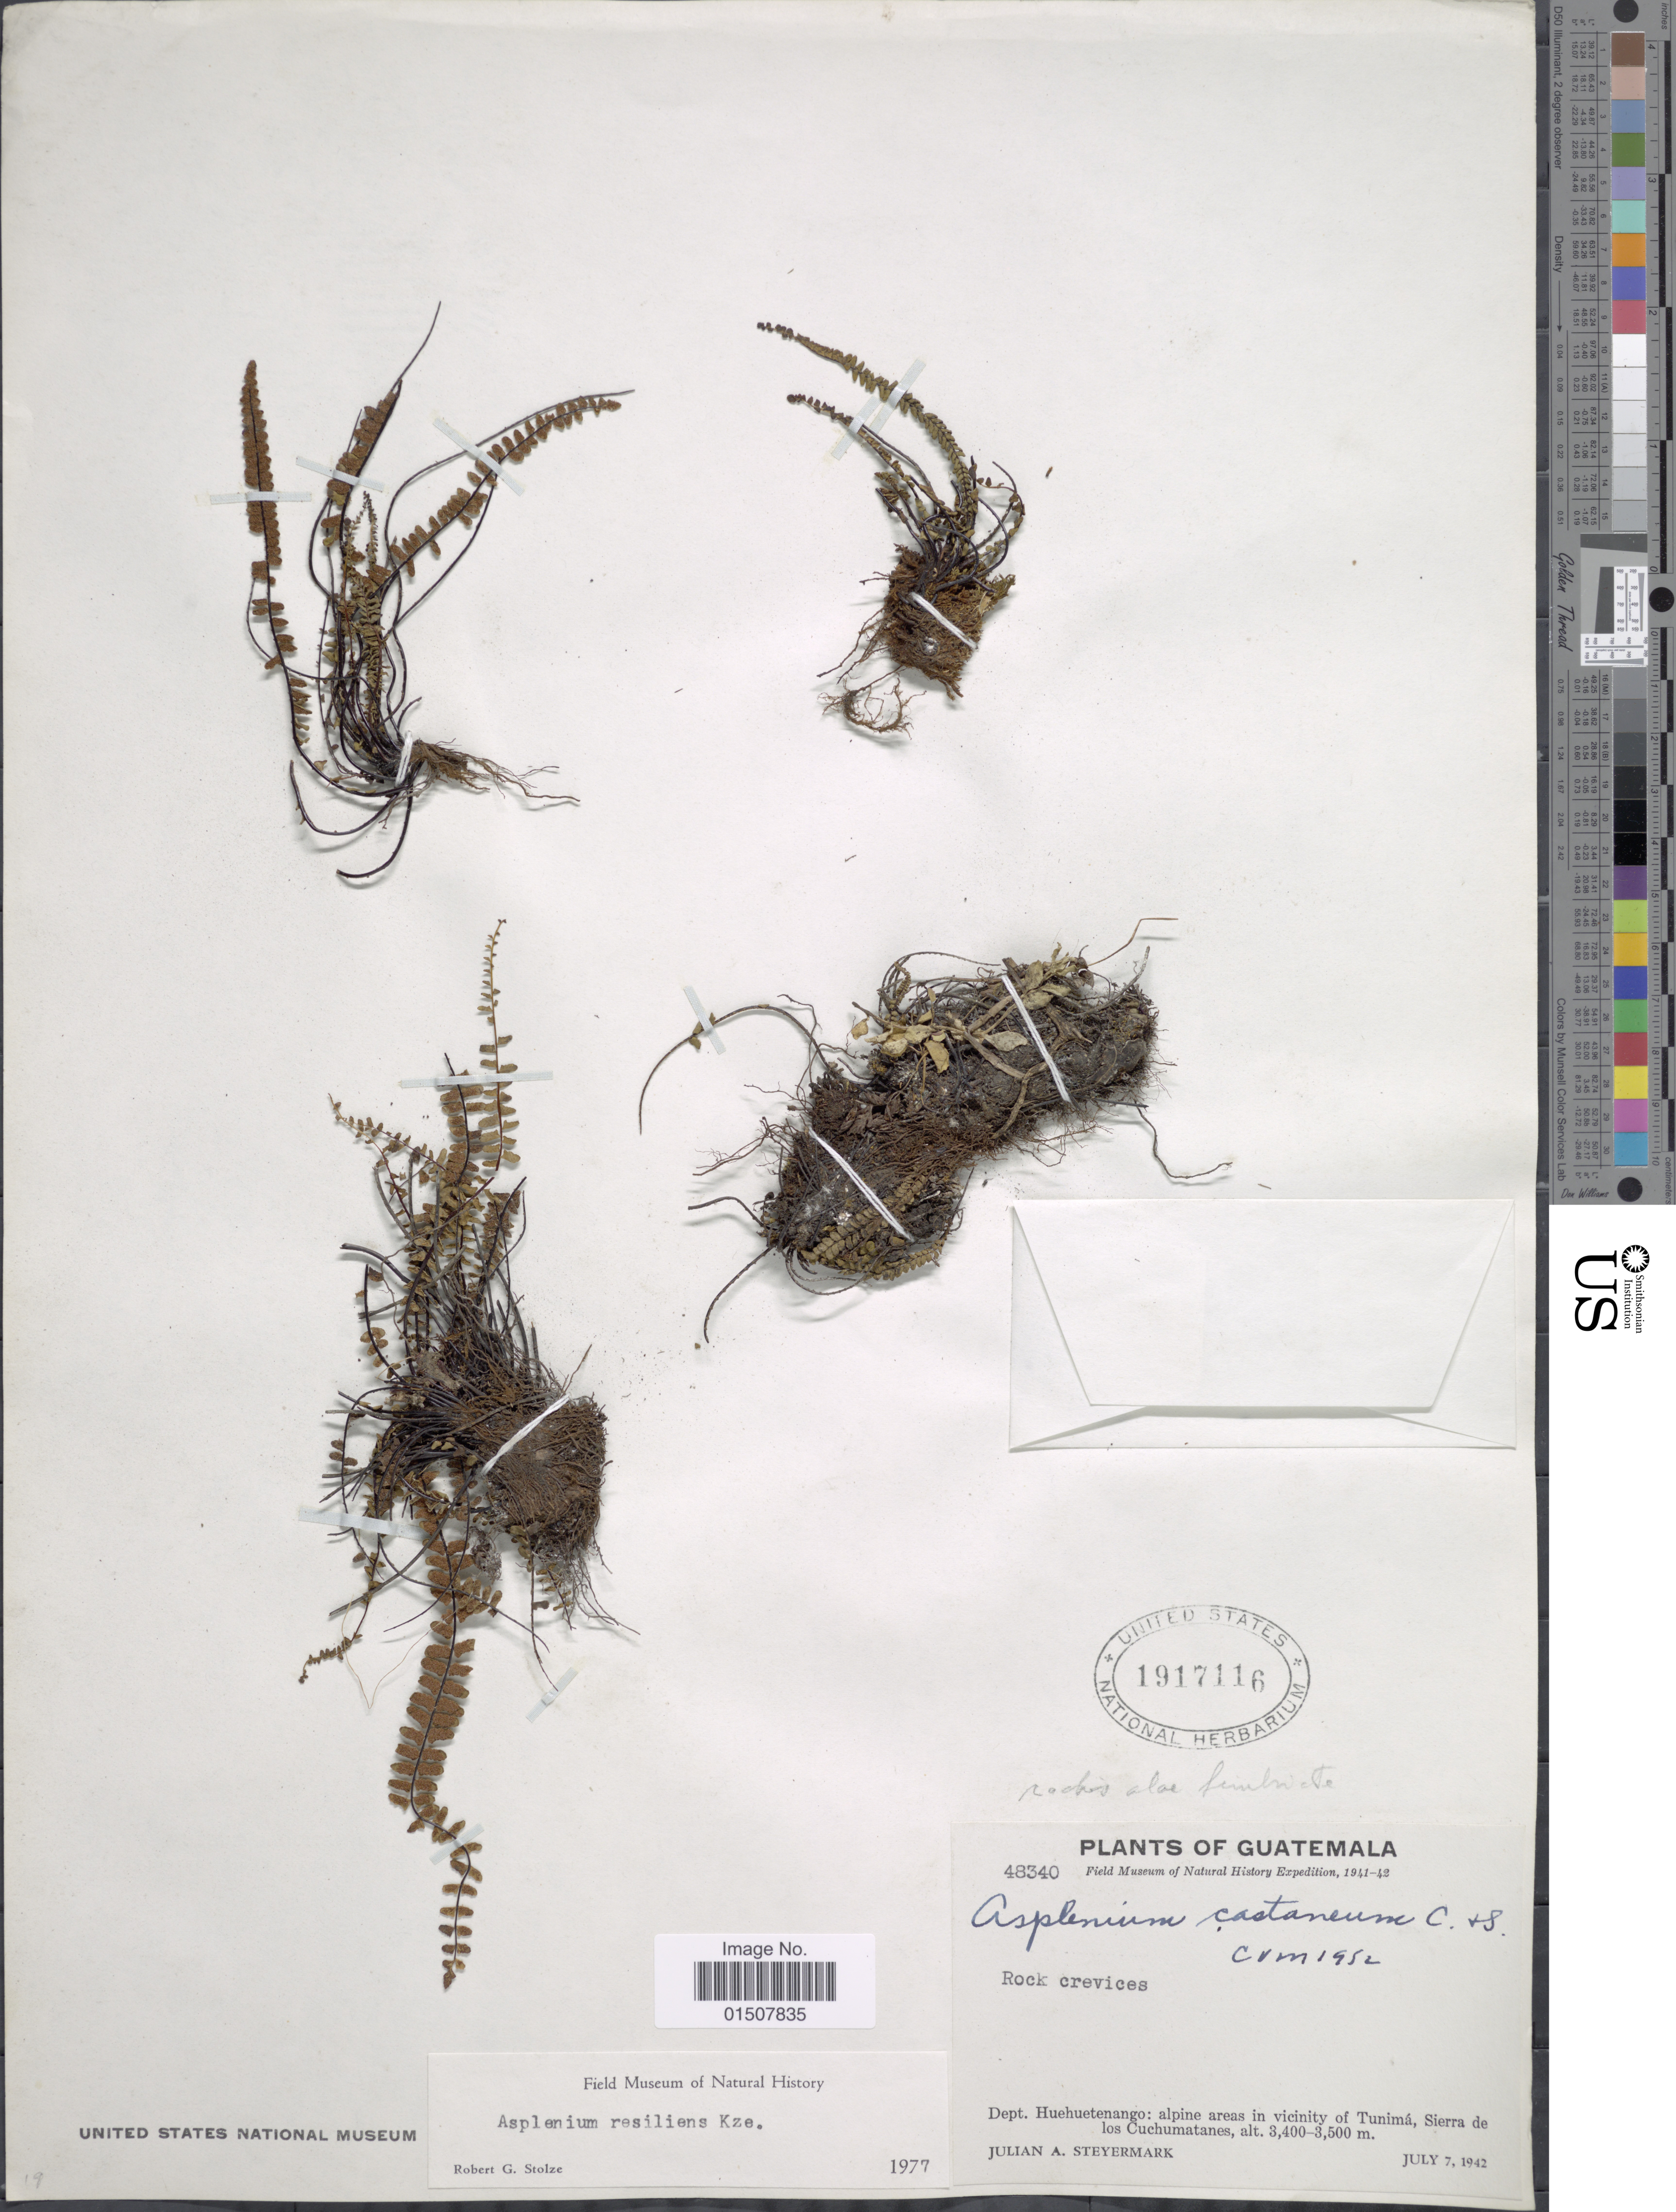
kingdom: Plantae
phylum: Tracheophyta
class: Polypodiopsida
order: Polypodiales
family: Aspleniaceae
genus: Asplenium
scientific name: Asplenium resiliens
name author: Kunze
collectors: J. Steyermark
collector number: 48340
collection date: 1942-07-07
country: Guatemala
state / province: Huehuetenango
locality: Dept. Huehuetenango: alpine areas in vicinity of Tunima, Sierra de los Cuchumatanes.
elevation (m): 3400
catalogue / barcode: US 1917116